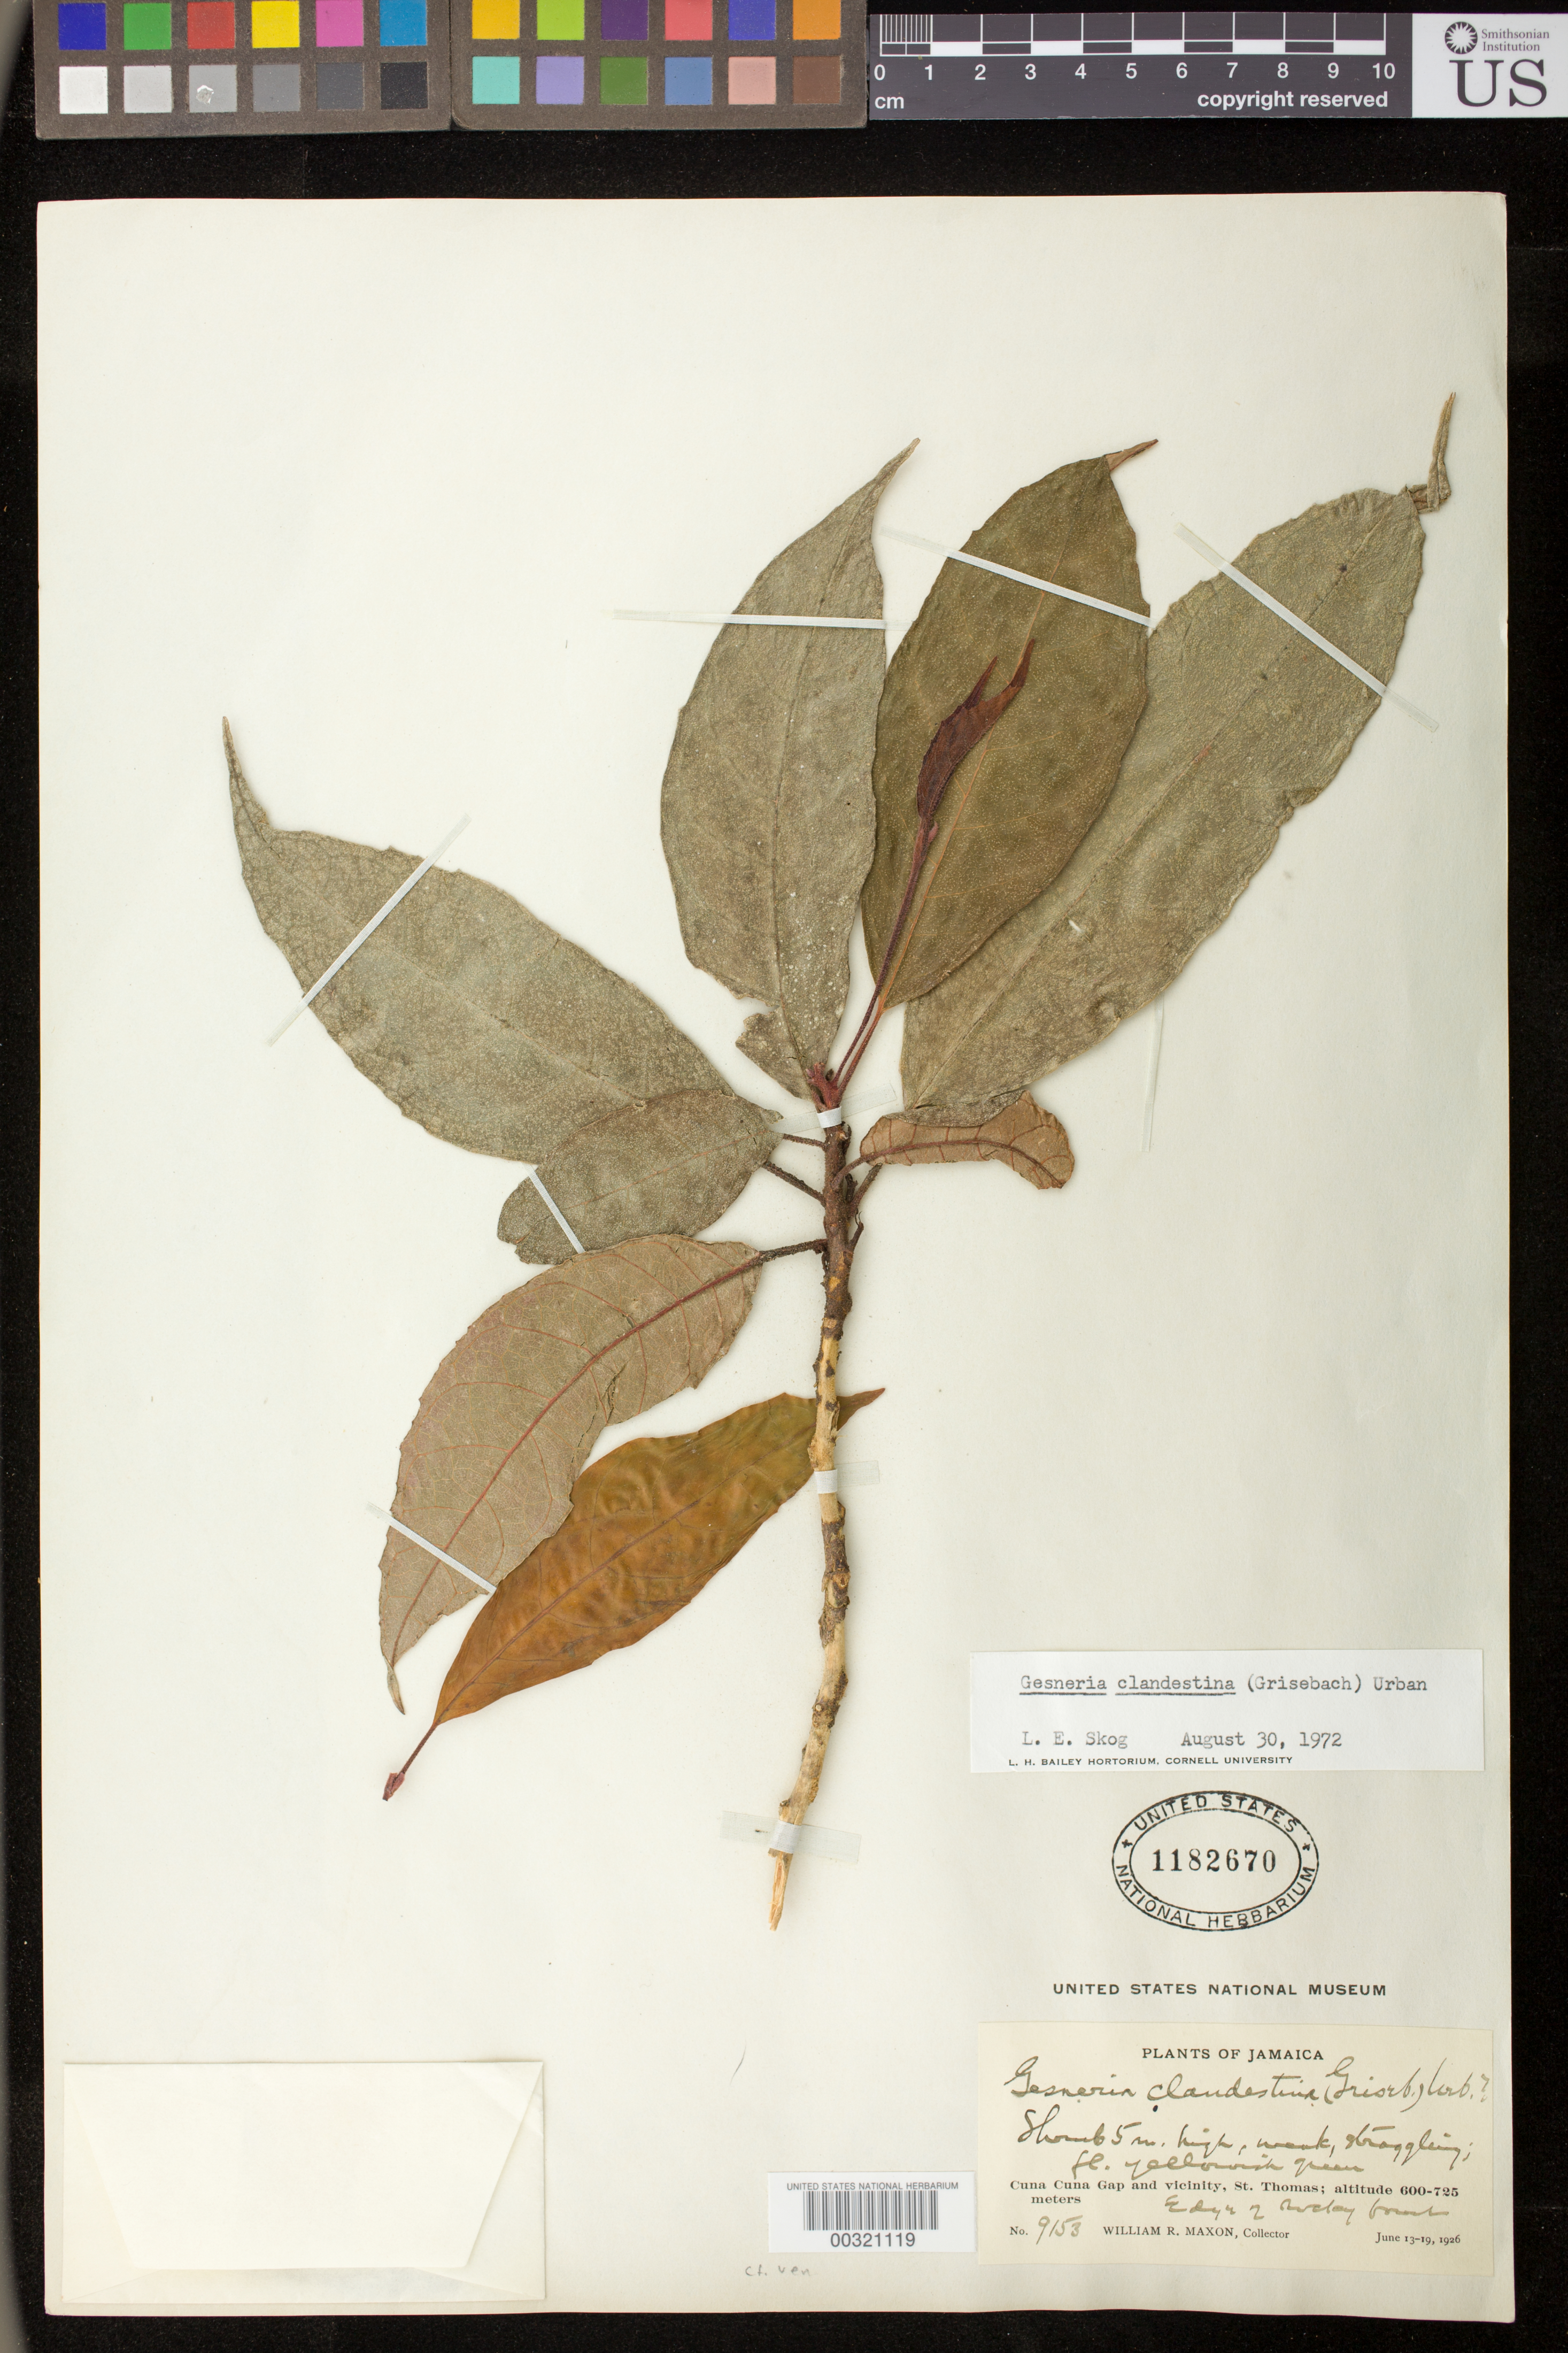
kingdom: Plantae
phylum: Tracheophyta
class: Magnoliopsida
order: Lamiales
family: Gesneriaceae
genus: Gesneria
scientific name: Gesneria clandestina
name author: (Griseb.) Urb.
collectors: W. R. Maxon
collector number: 9153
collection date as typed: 13-19 Jun 1926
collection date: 1926-06-13/1926-06-19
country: Jamaica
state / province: Saint Thomas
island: Jamaica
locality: Cuna Cuna Gap and vicinity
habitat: Edge of rocky forest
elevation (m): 600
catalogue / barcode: US 1182670